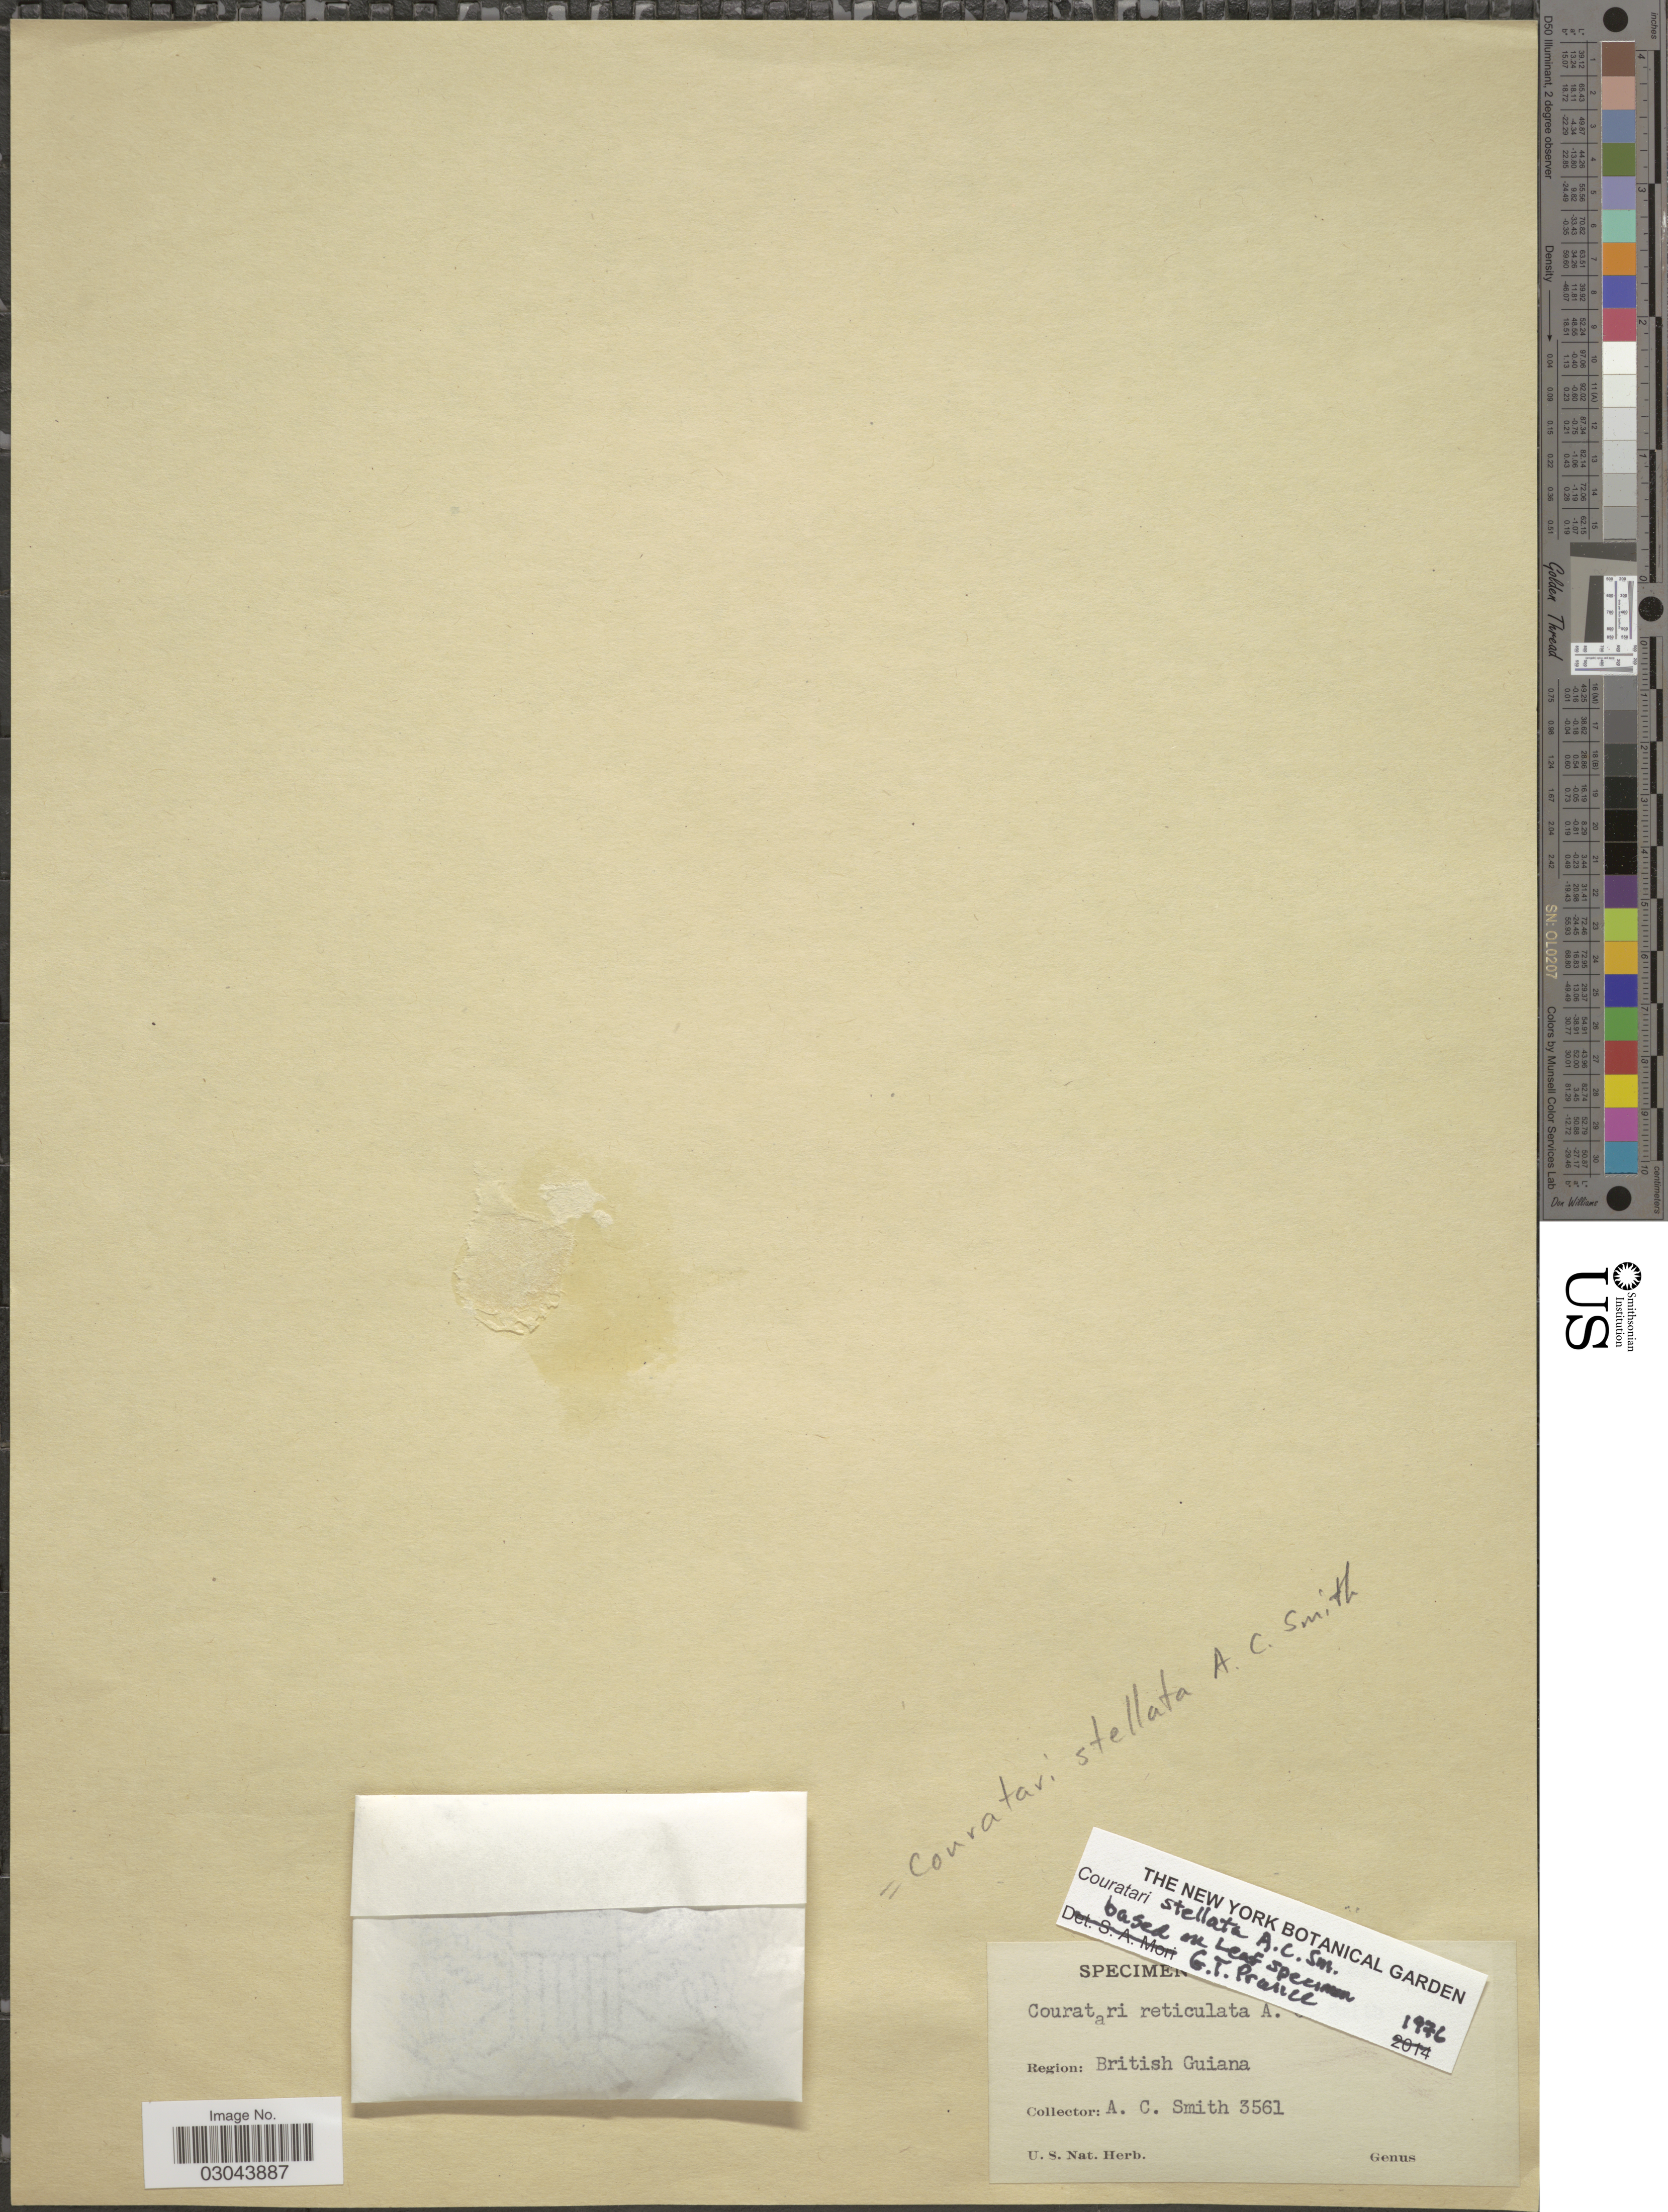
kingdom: Plantae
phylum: Tracheophyta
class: Magnoliopsida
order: Ericales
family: Lecythidaceae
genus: Couratari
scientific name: Couratari stellata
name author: A.C. Sm.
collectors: A. C. Smith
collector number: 3561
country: Guyana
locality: British Guiana.